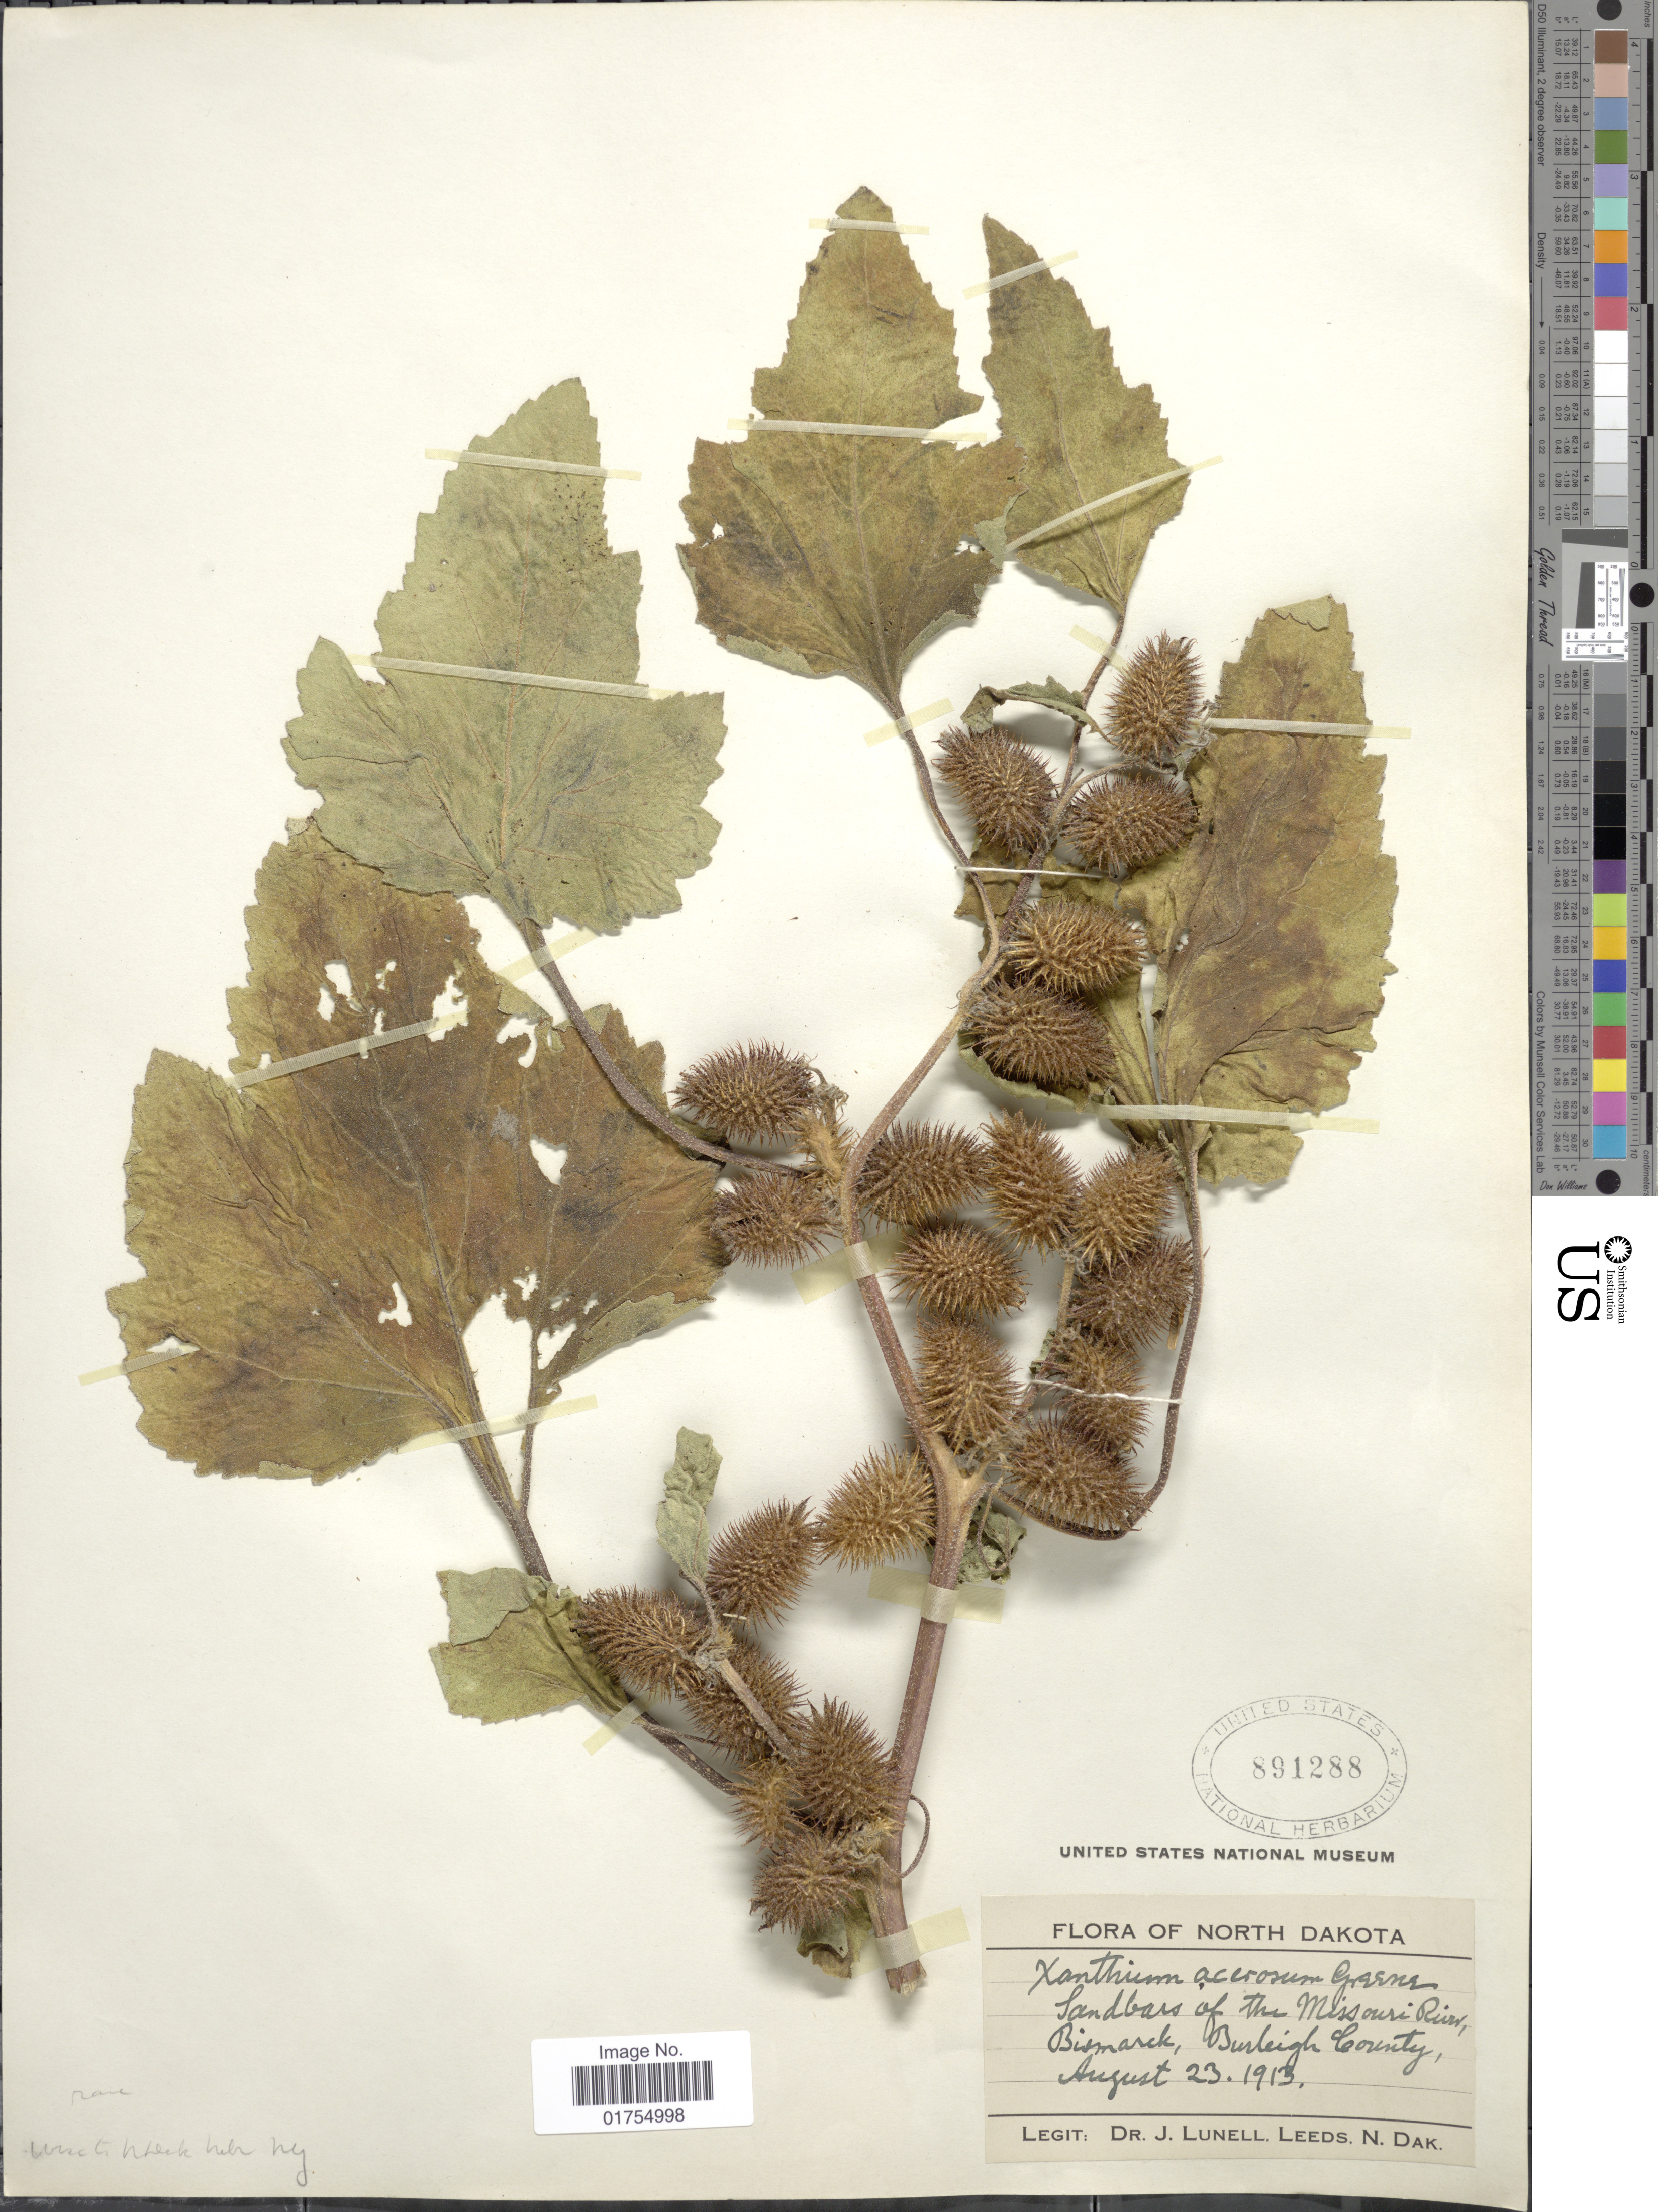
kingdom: Plantae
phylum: Tracheophyta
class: Magnoliopsida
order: Asterales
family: Asteraceae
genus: Xanthium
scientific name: Xanthium acerosum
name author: Greene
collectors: J. Lunell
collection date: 1913-08-23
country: United States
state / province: North Dakota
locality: Sandbars of the Misosuri River, Bismarck, Burleigh County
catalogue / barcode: US 891288